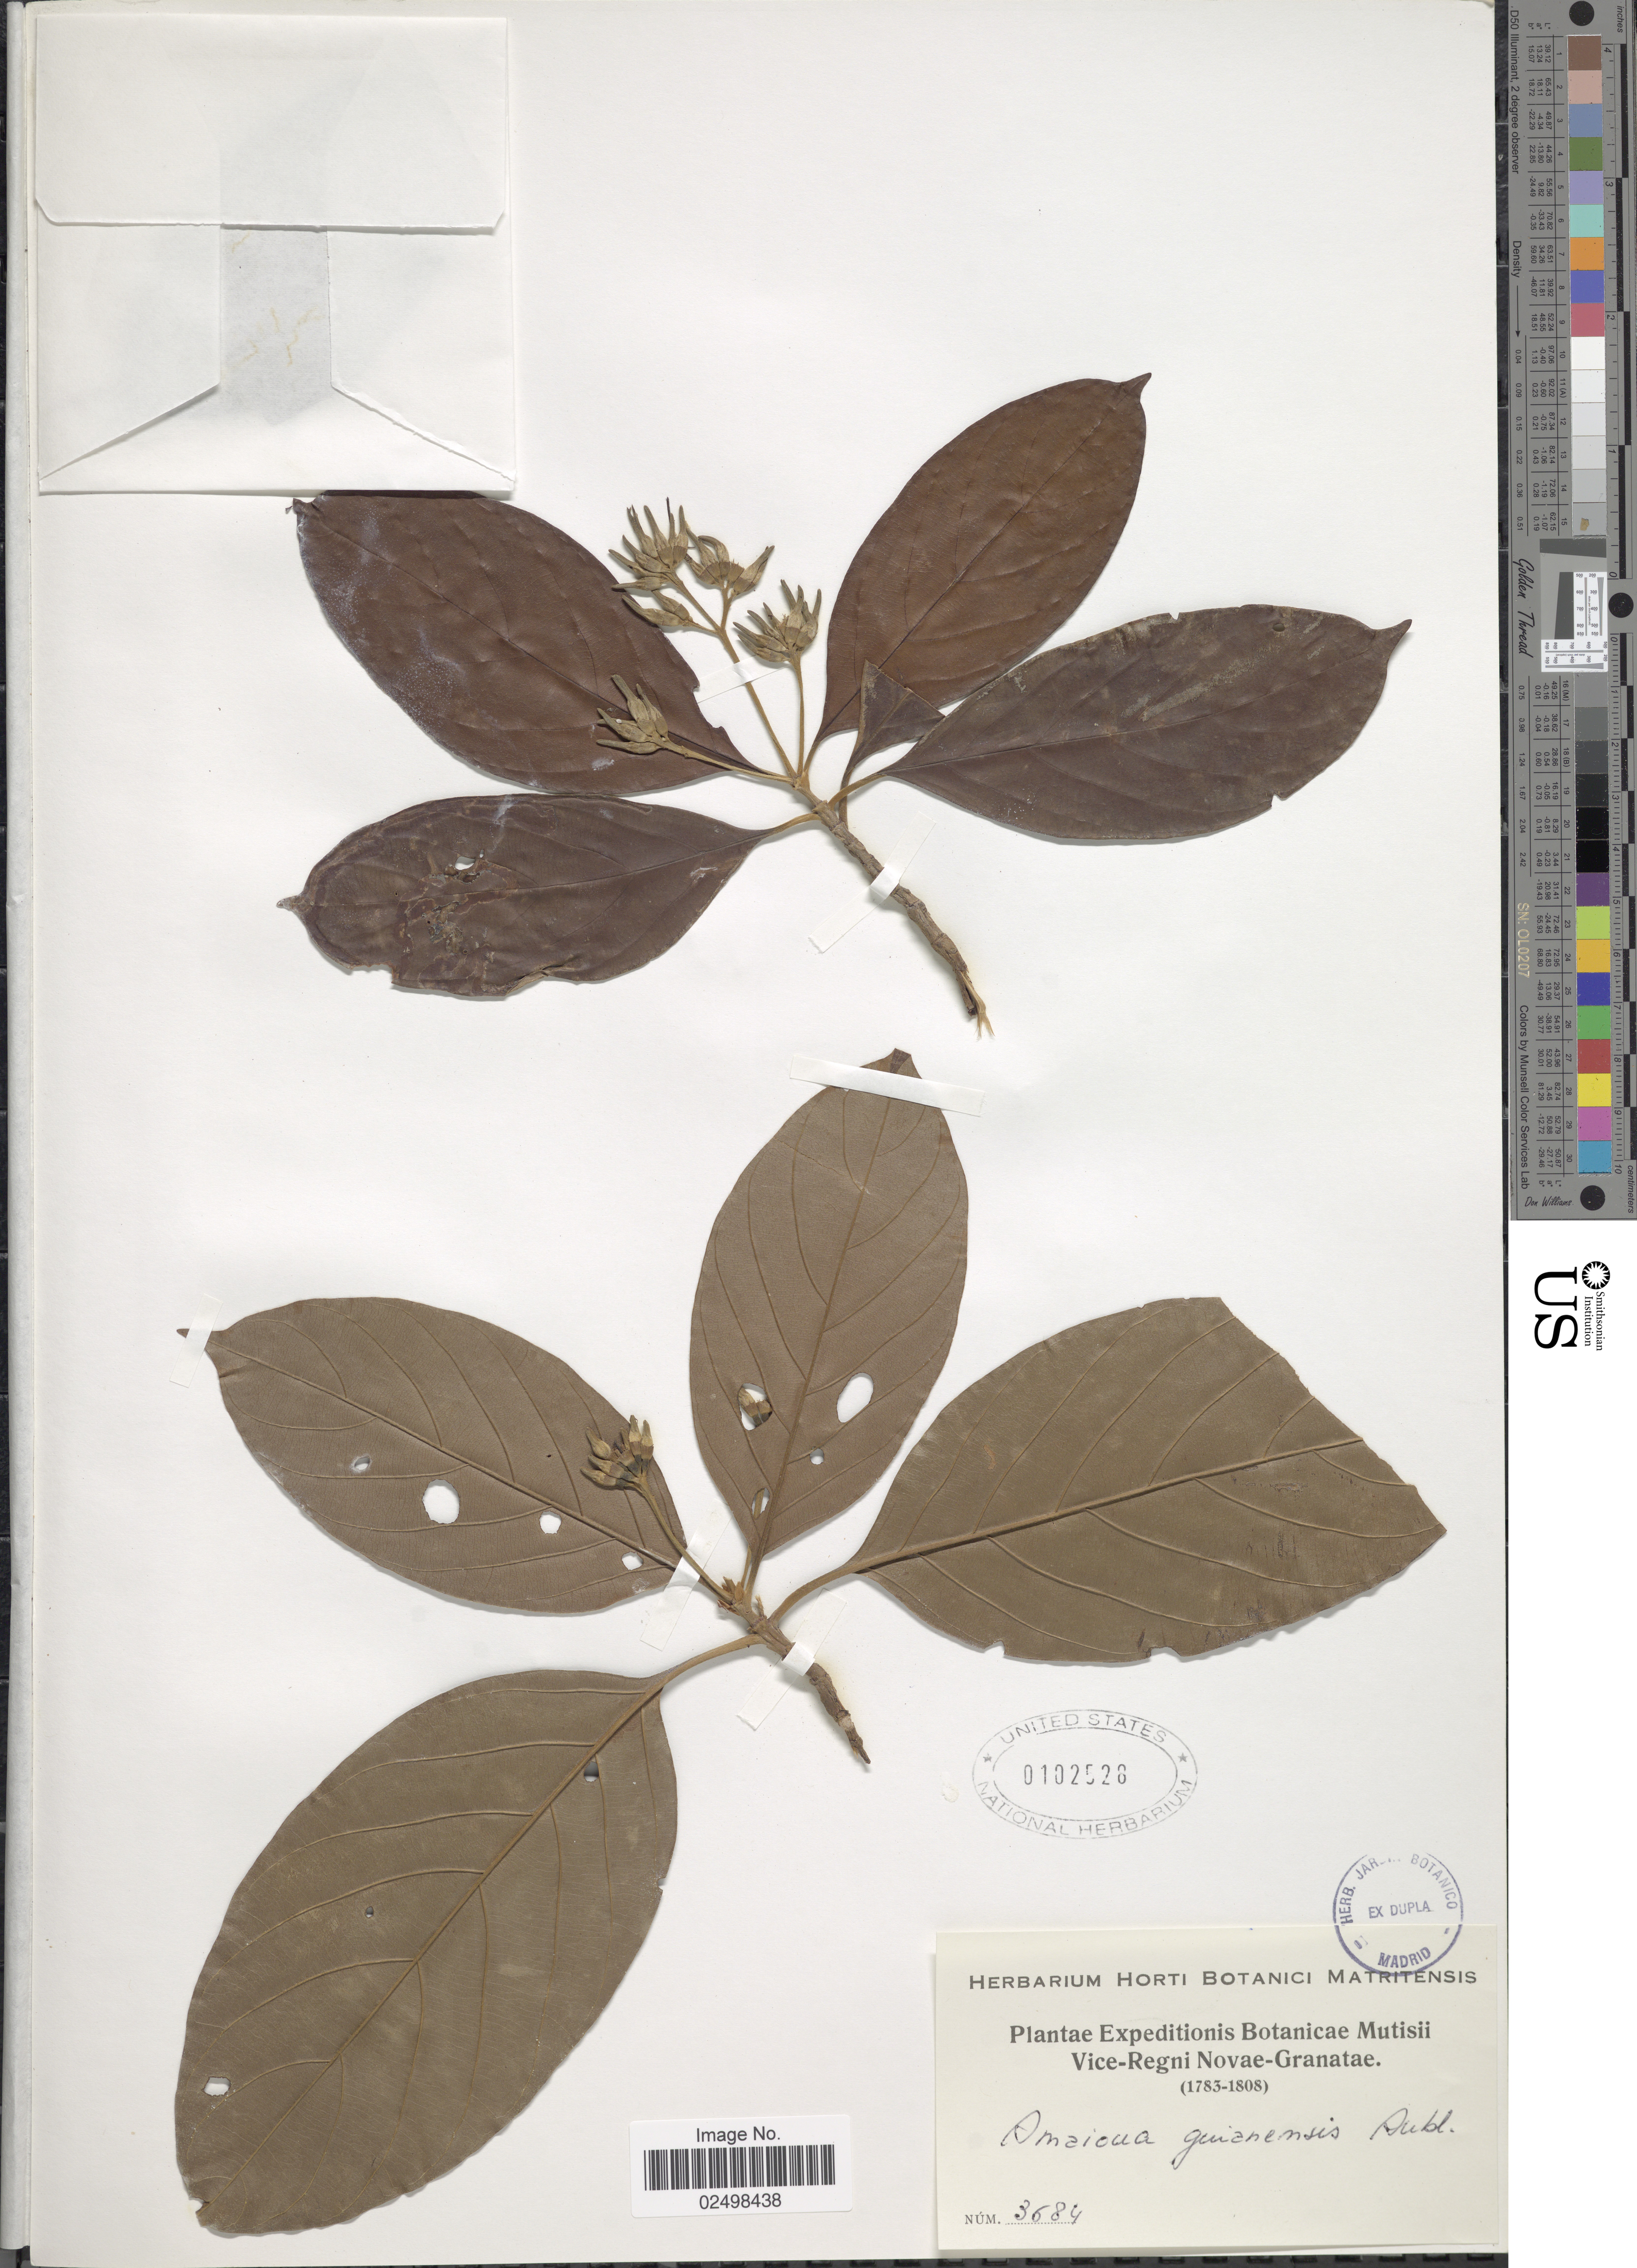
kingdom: Plantae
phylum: Tracheophyta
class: Magnoliopsida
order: Gentianales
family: Rubiaceae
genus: Amaioua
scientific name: Amaioua guianensis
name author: Aubl.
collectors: Expeditions Botanicae Mutisii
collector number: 3684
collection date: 1783/1808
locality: Vice-Regni Novae-Granatae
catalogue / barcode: US 102526